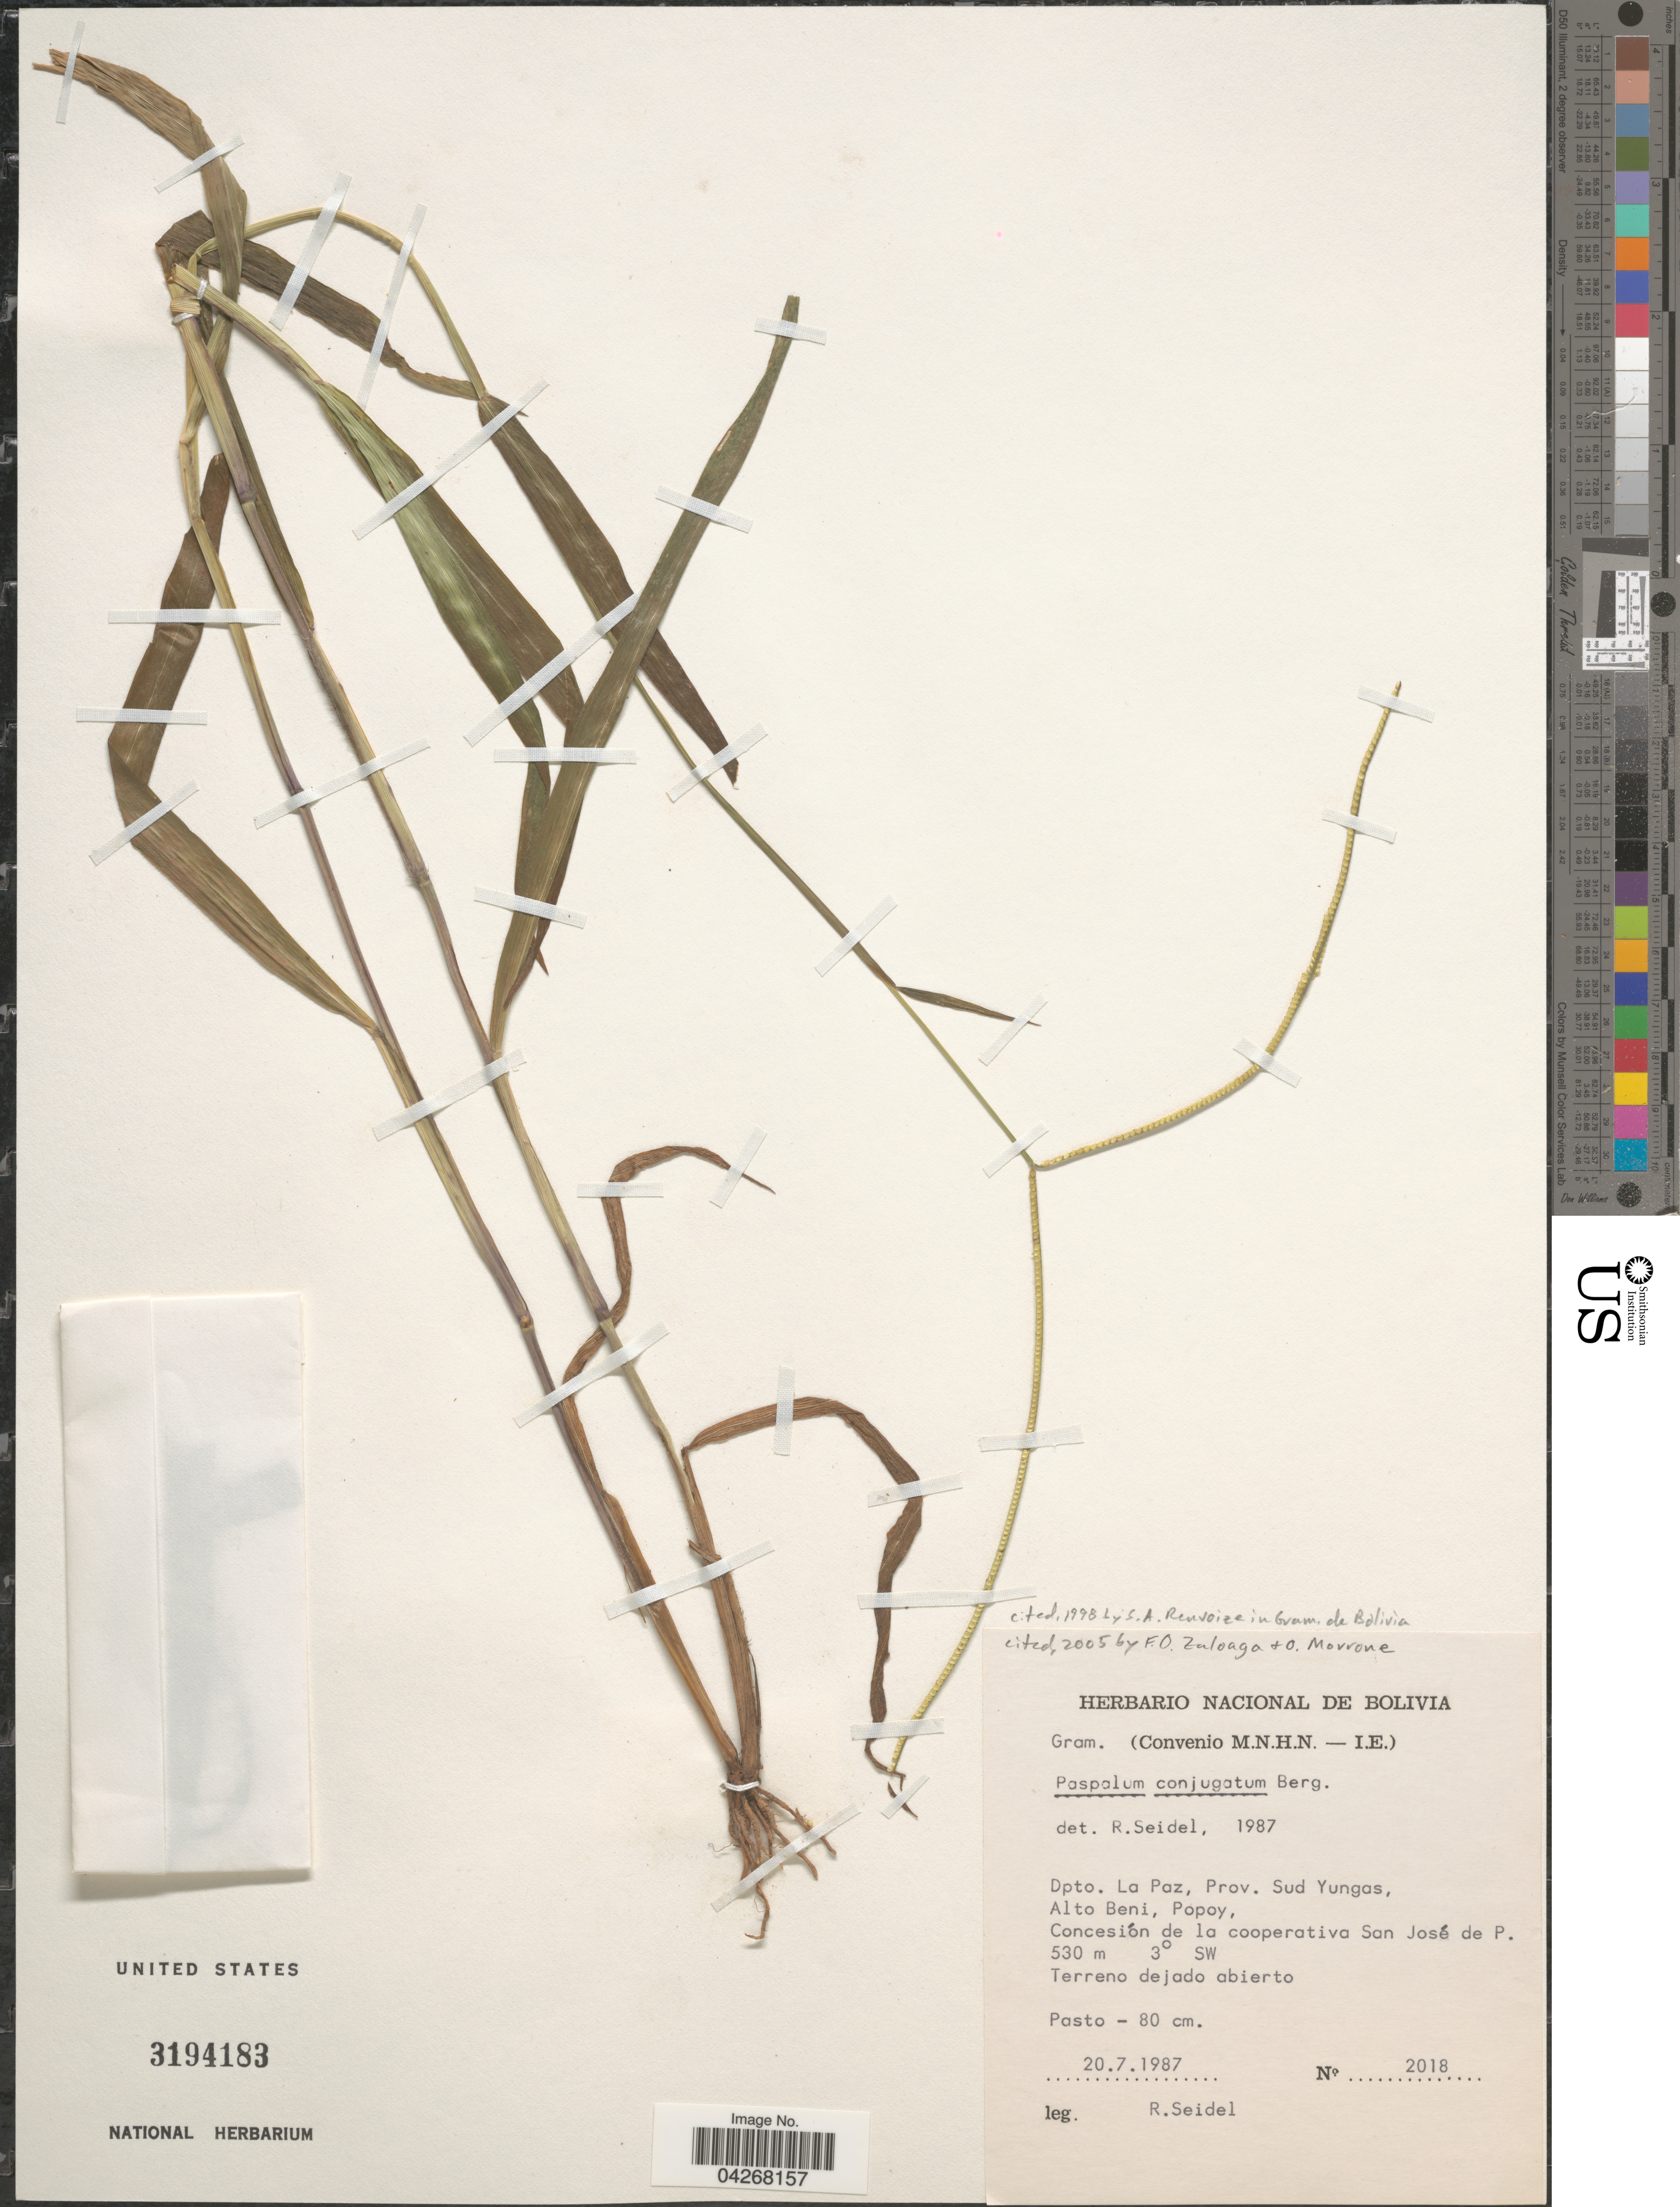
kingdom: Plantae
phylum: Tracheophyta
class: Liliopsida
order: Poales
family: Poaceae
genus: Paspalum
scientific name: Paspalum conjugatum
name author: P.J. Bergius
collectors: R. Seidel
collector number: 2018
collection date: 1987-07-20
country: Bolivia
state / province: La Paz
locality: Dpto. La Paz, Prov. Sud Yungas, Alto Beni, Popoy, Concesión de la cooperativa San José de P. 3° SW.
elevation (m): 530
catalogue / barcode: US 3194183